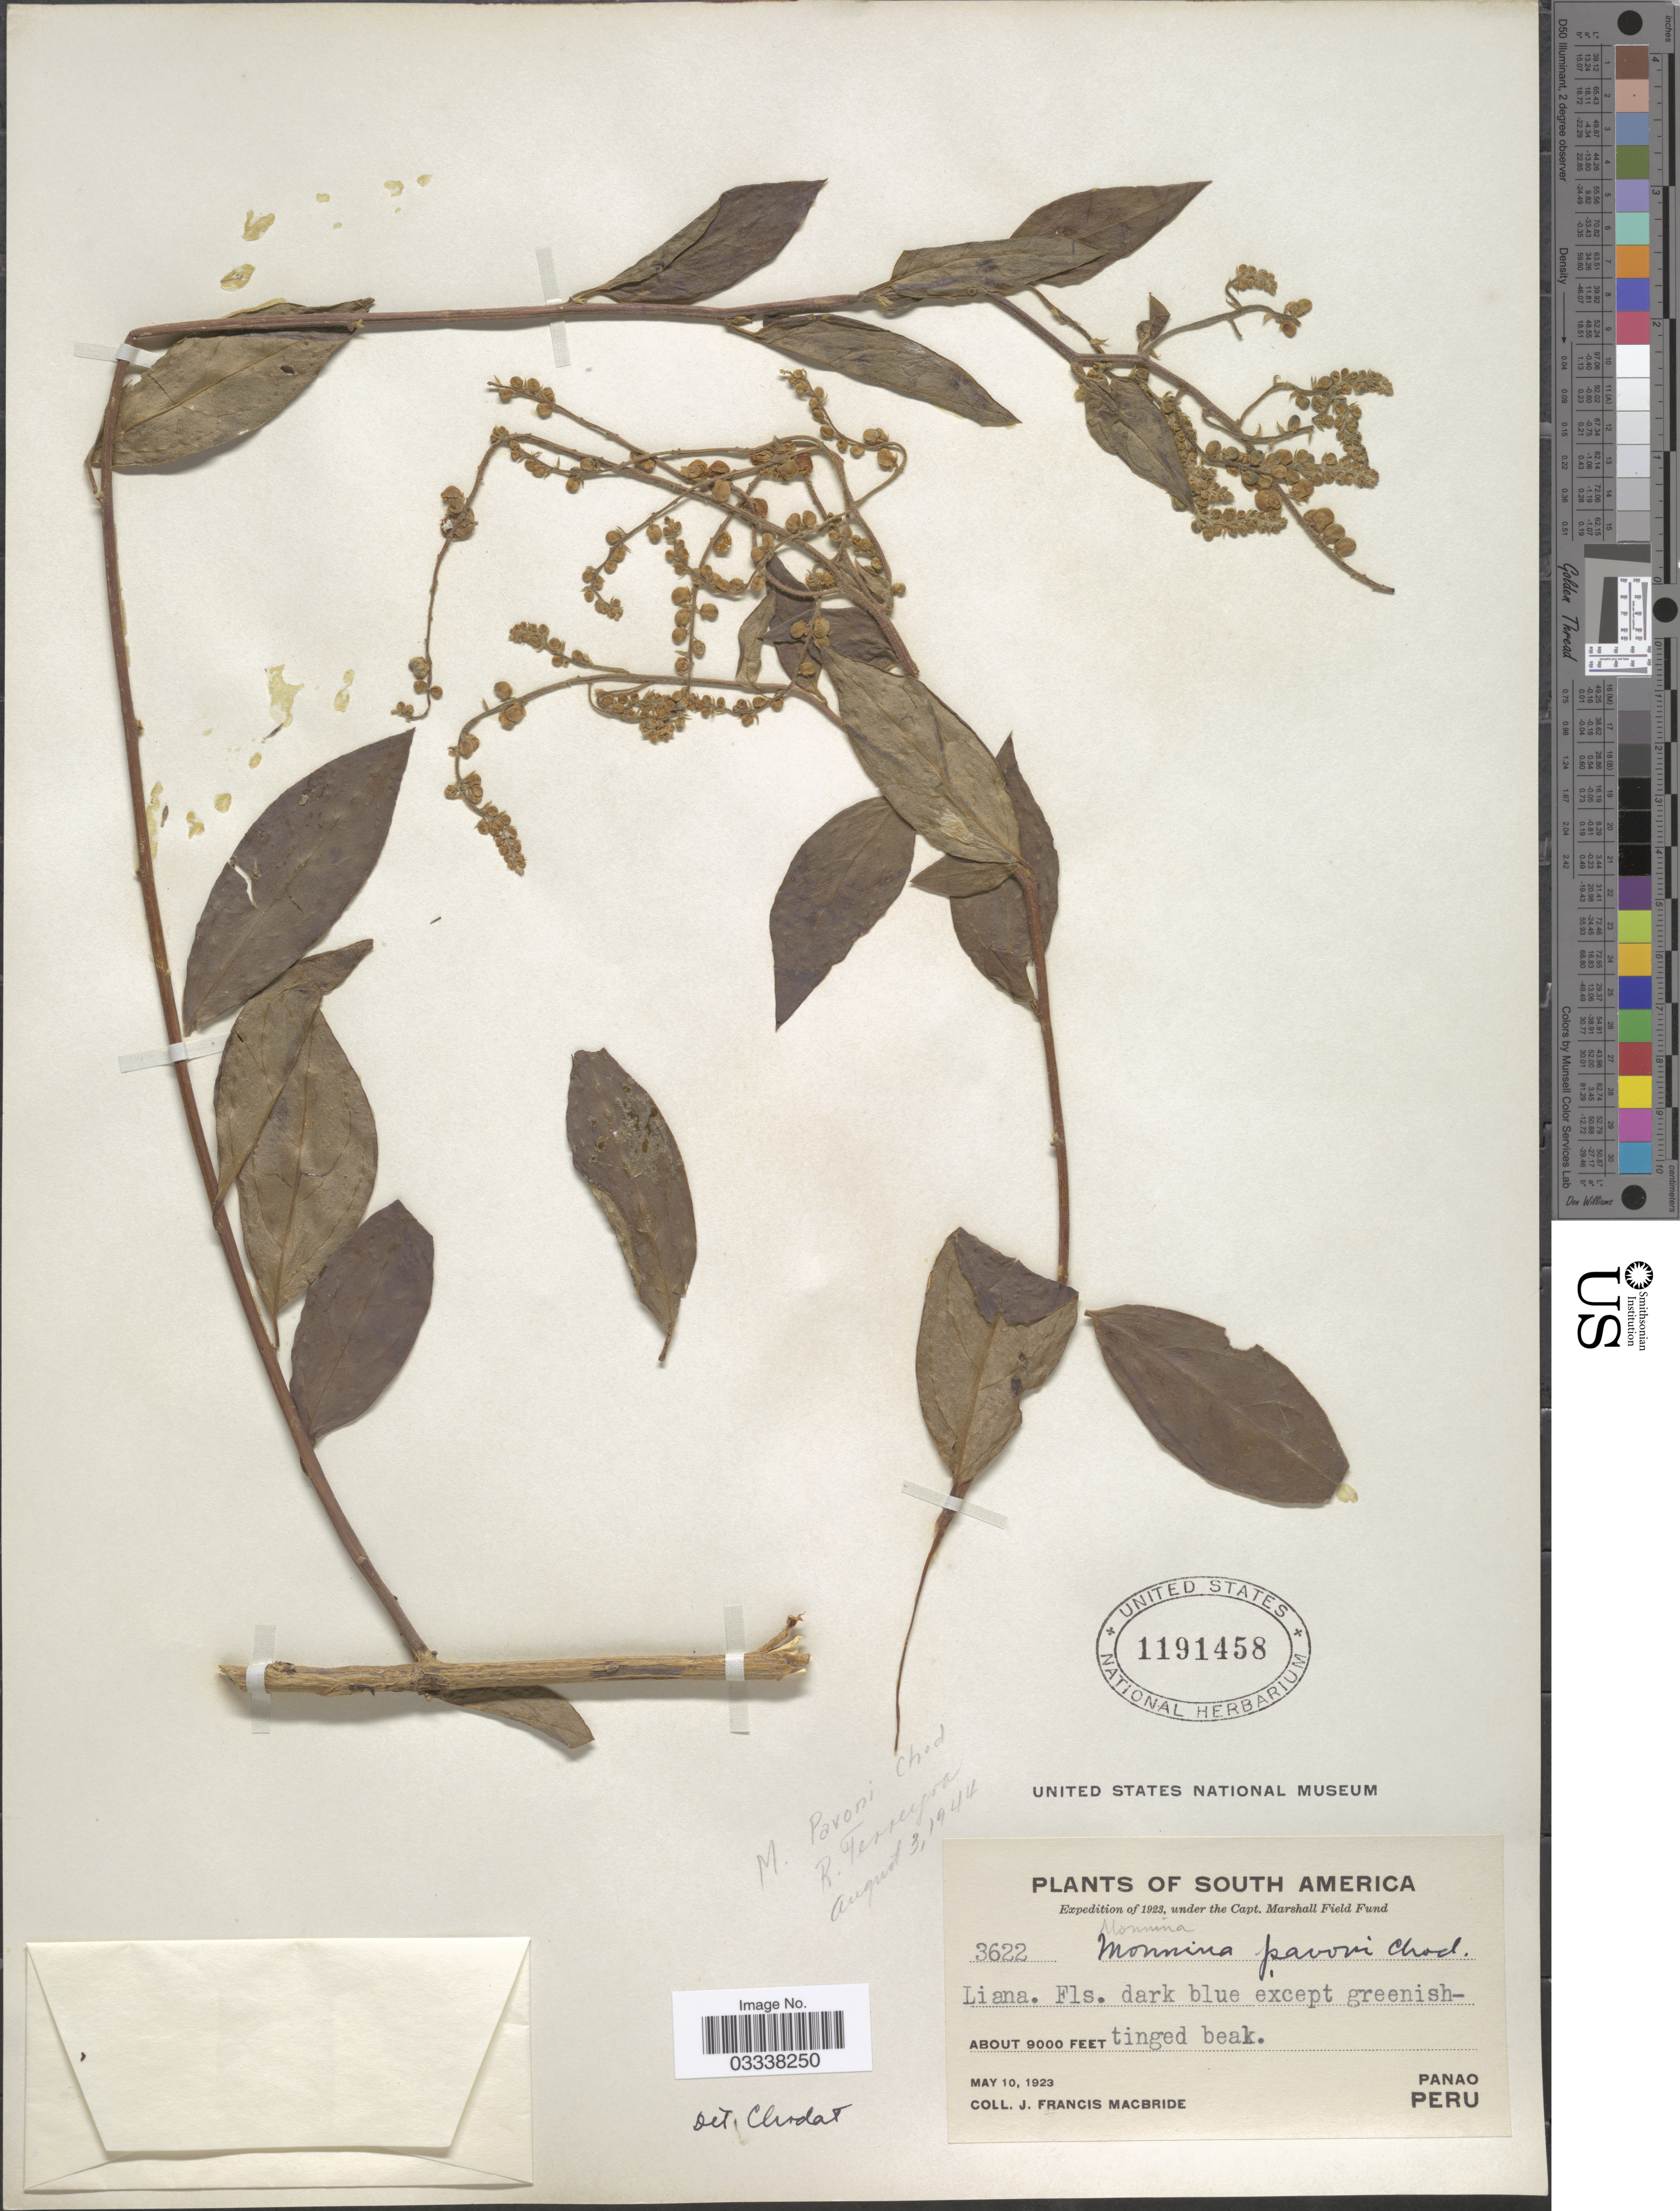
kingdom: Plantae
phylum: Tracheophyta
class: Magnoliopsida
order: Fabales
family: Polygalaceae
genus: Monnina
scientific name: Monnina pavoni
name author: Chodat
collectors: J. F. Macbride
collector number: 3622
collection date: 1923-05-10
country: Peru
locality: Panao.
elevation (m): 2743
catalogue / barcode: US 1191458